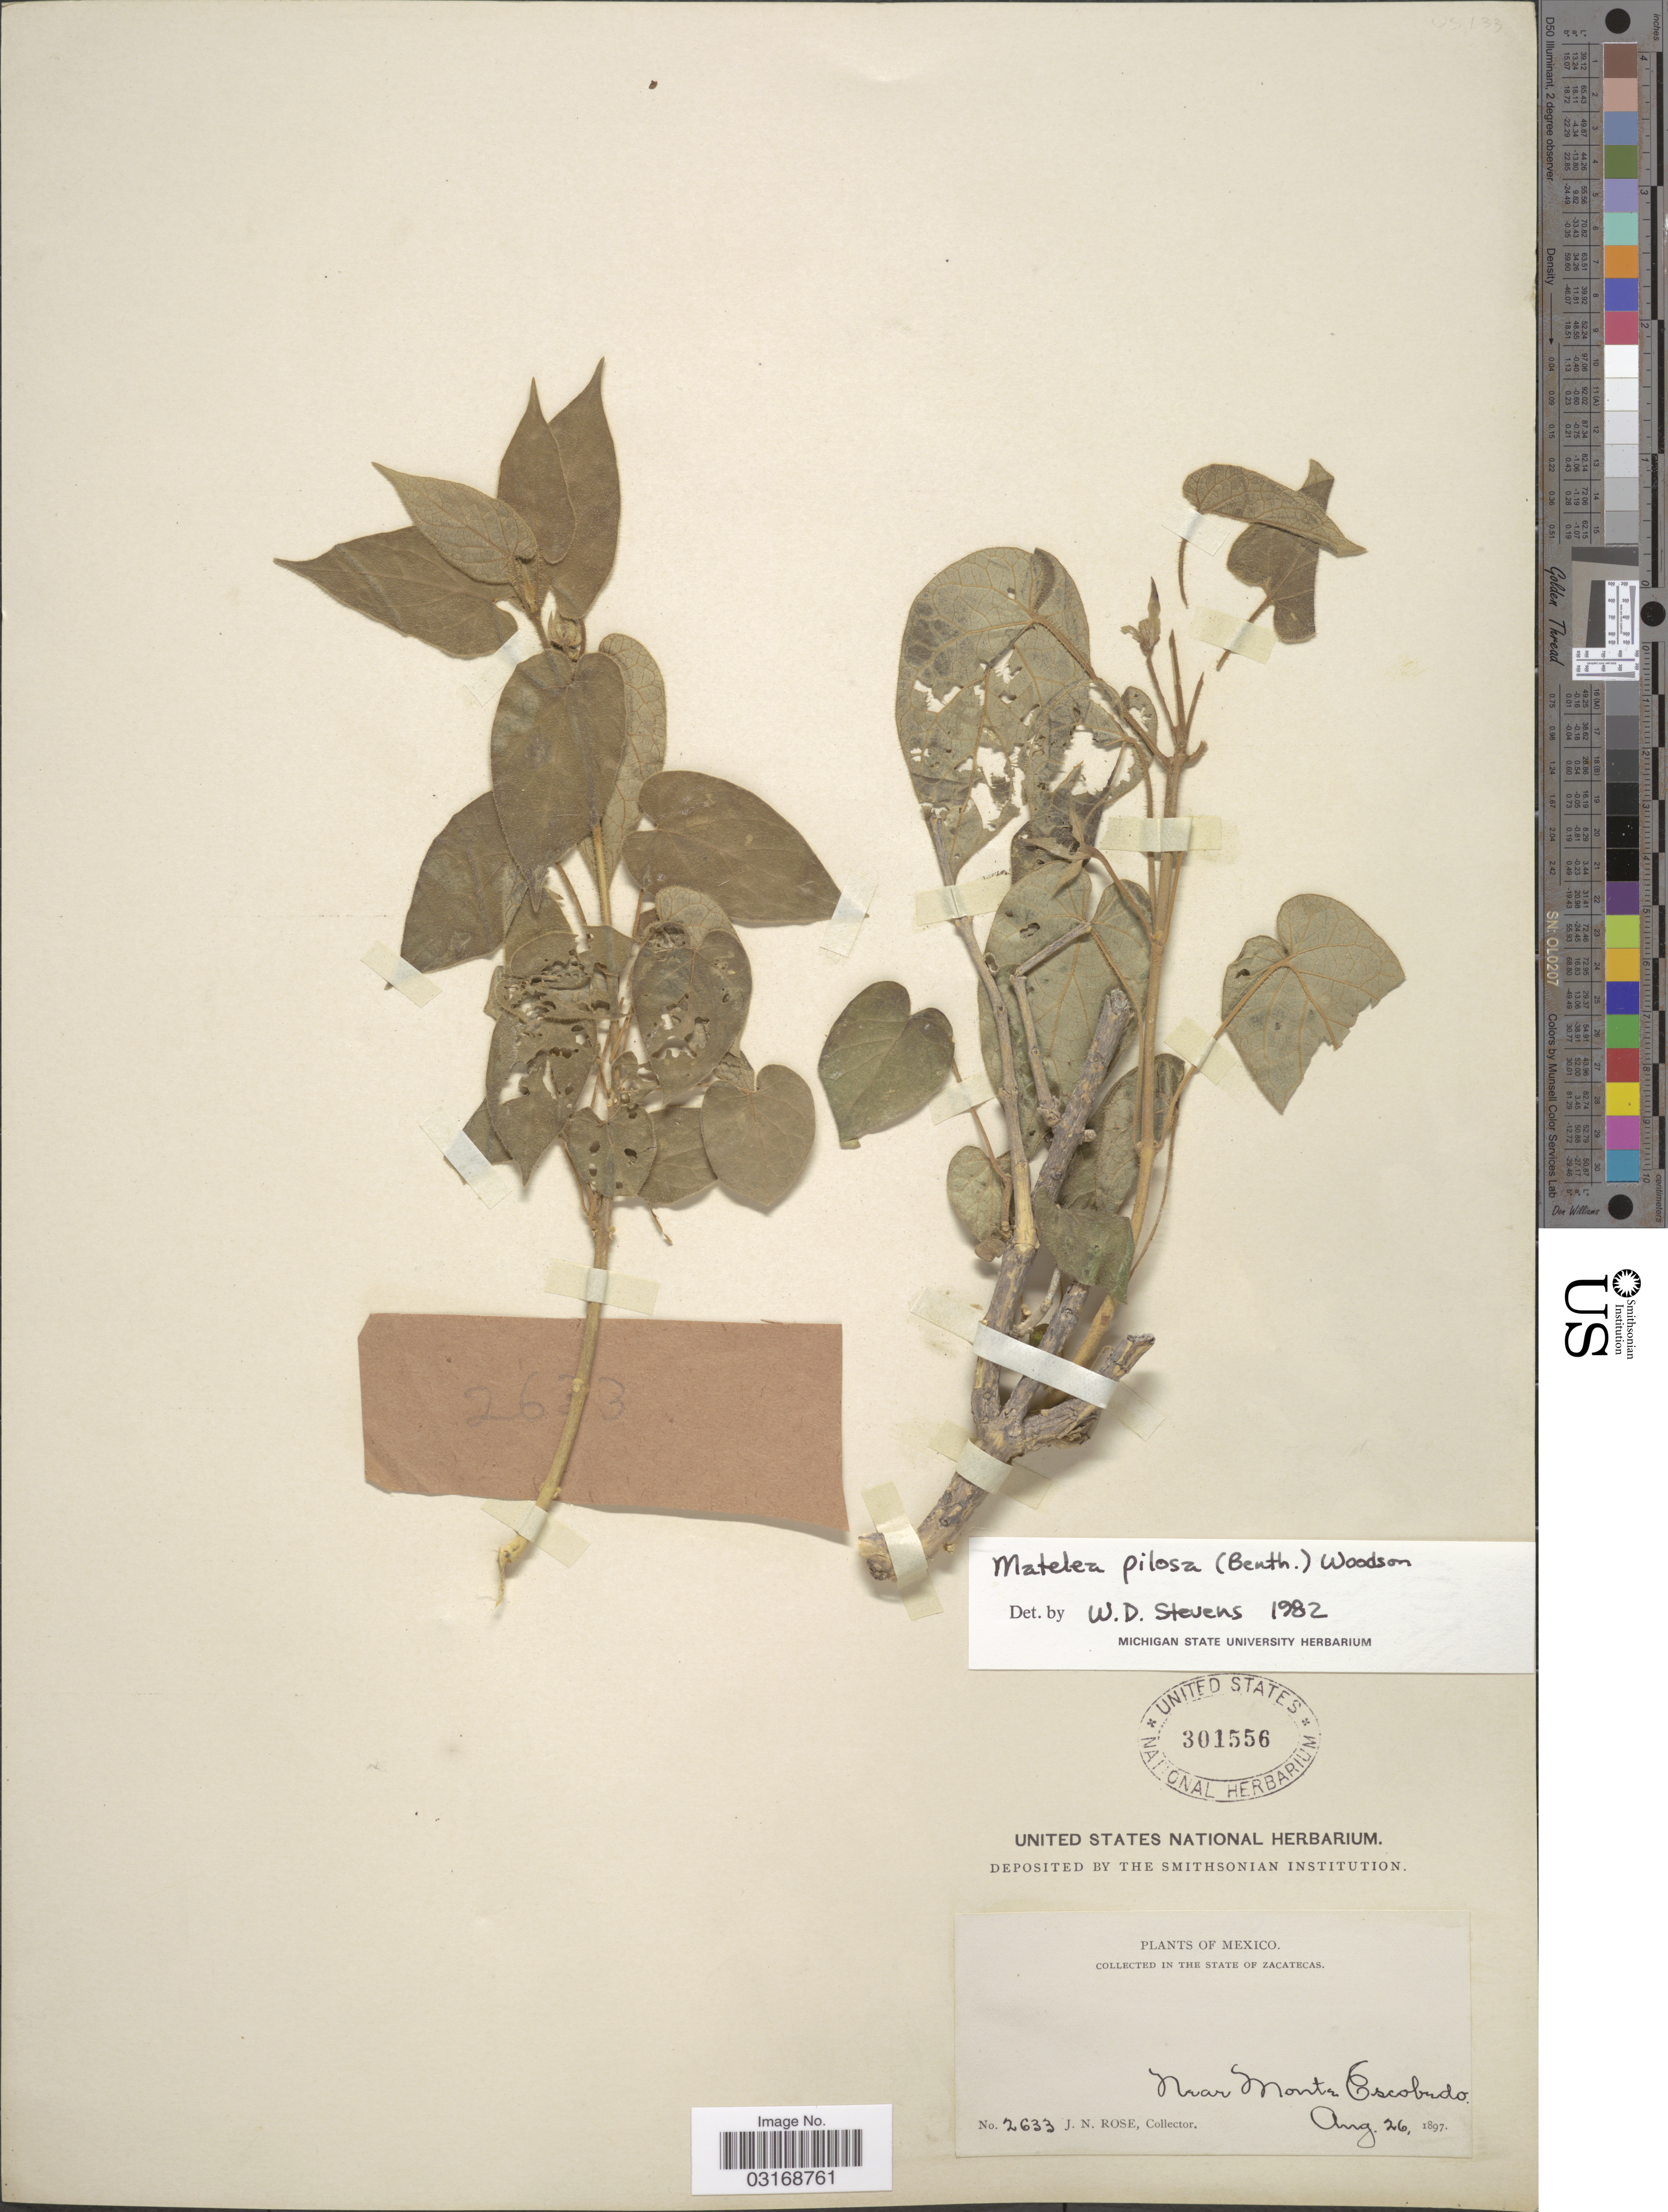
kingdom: Plantae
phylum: Tracheophyta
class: Magnoliopsida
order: Gentianales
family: Apocynaceae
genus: Matelea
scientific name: Matelea pilosa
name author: (Benth.) Woodson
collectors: J. N. Rose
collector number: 2633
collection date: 1897-08-26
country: Mexico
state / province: Zacatecas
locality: State of Zacatepas. Near Monte Escobedo.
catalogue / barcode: US 301556